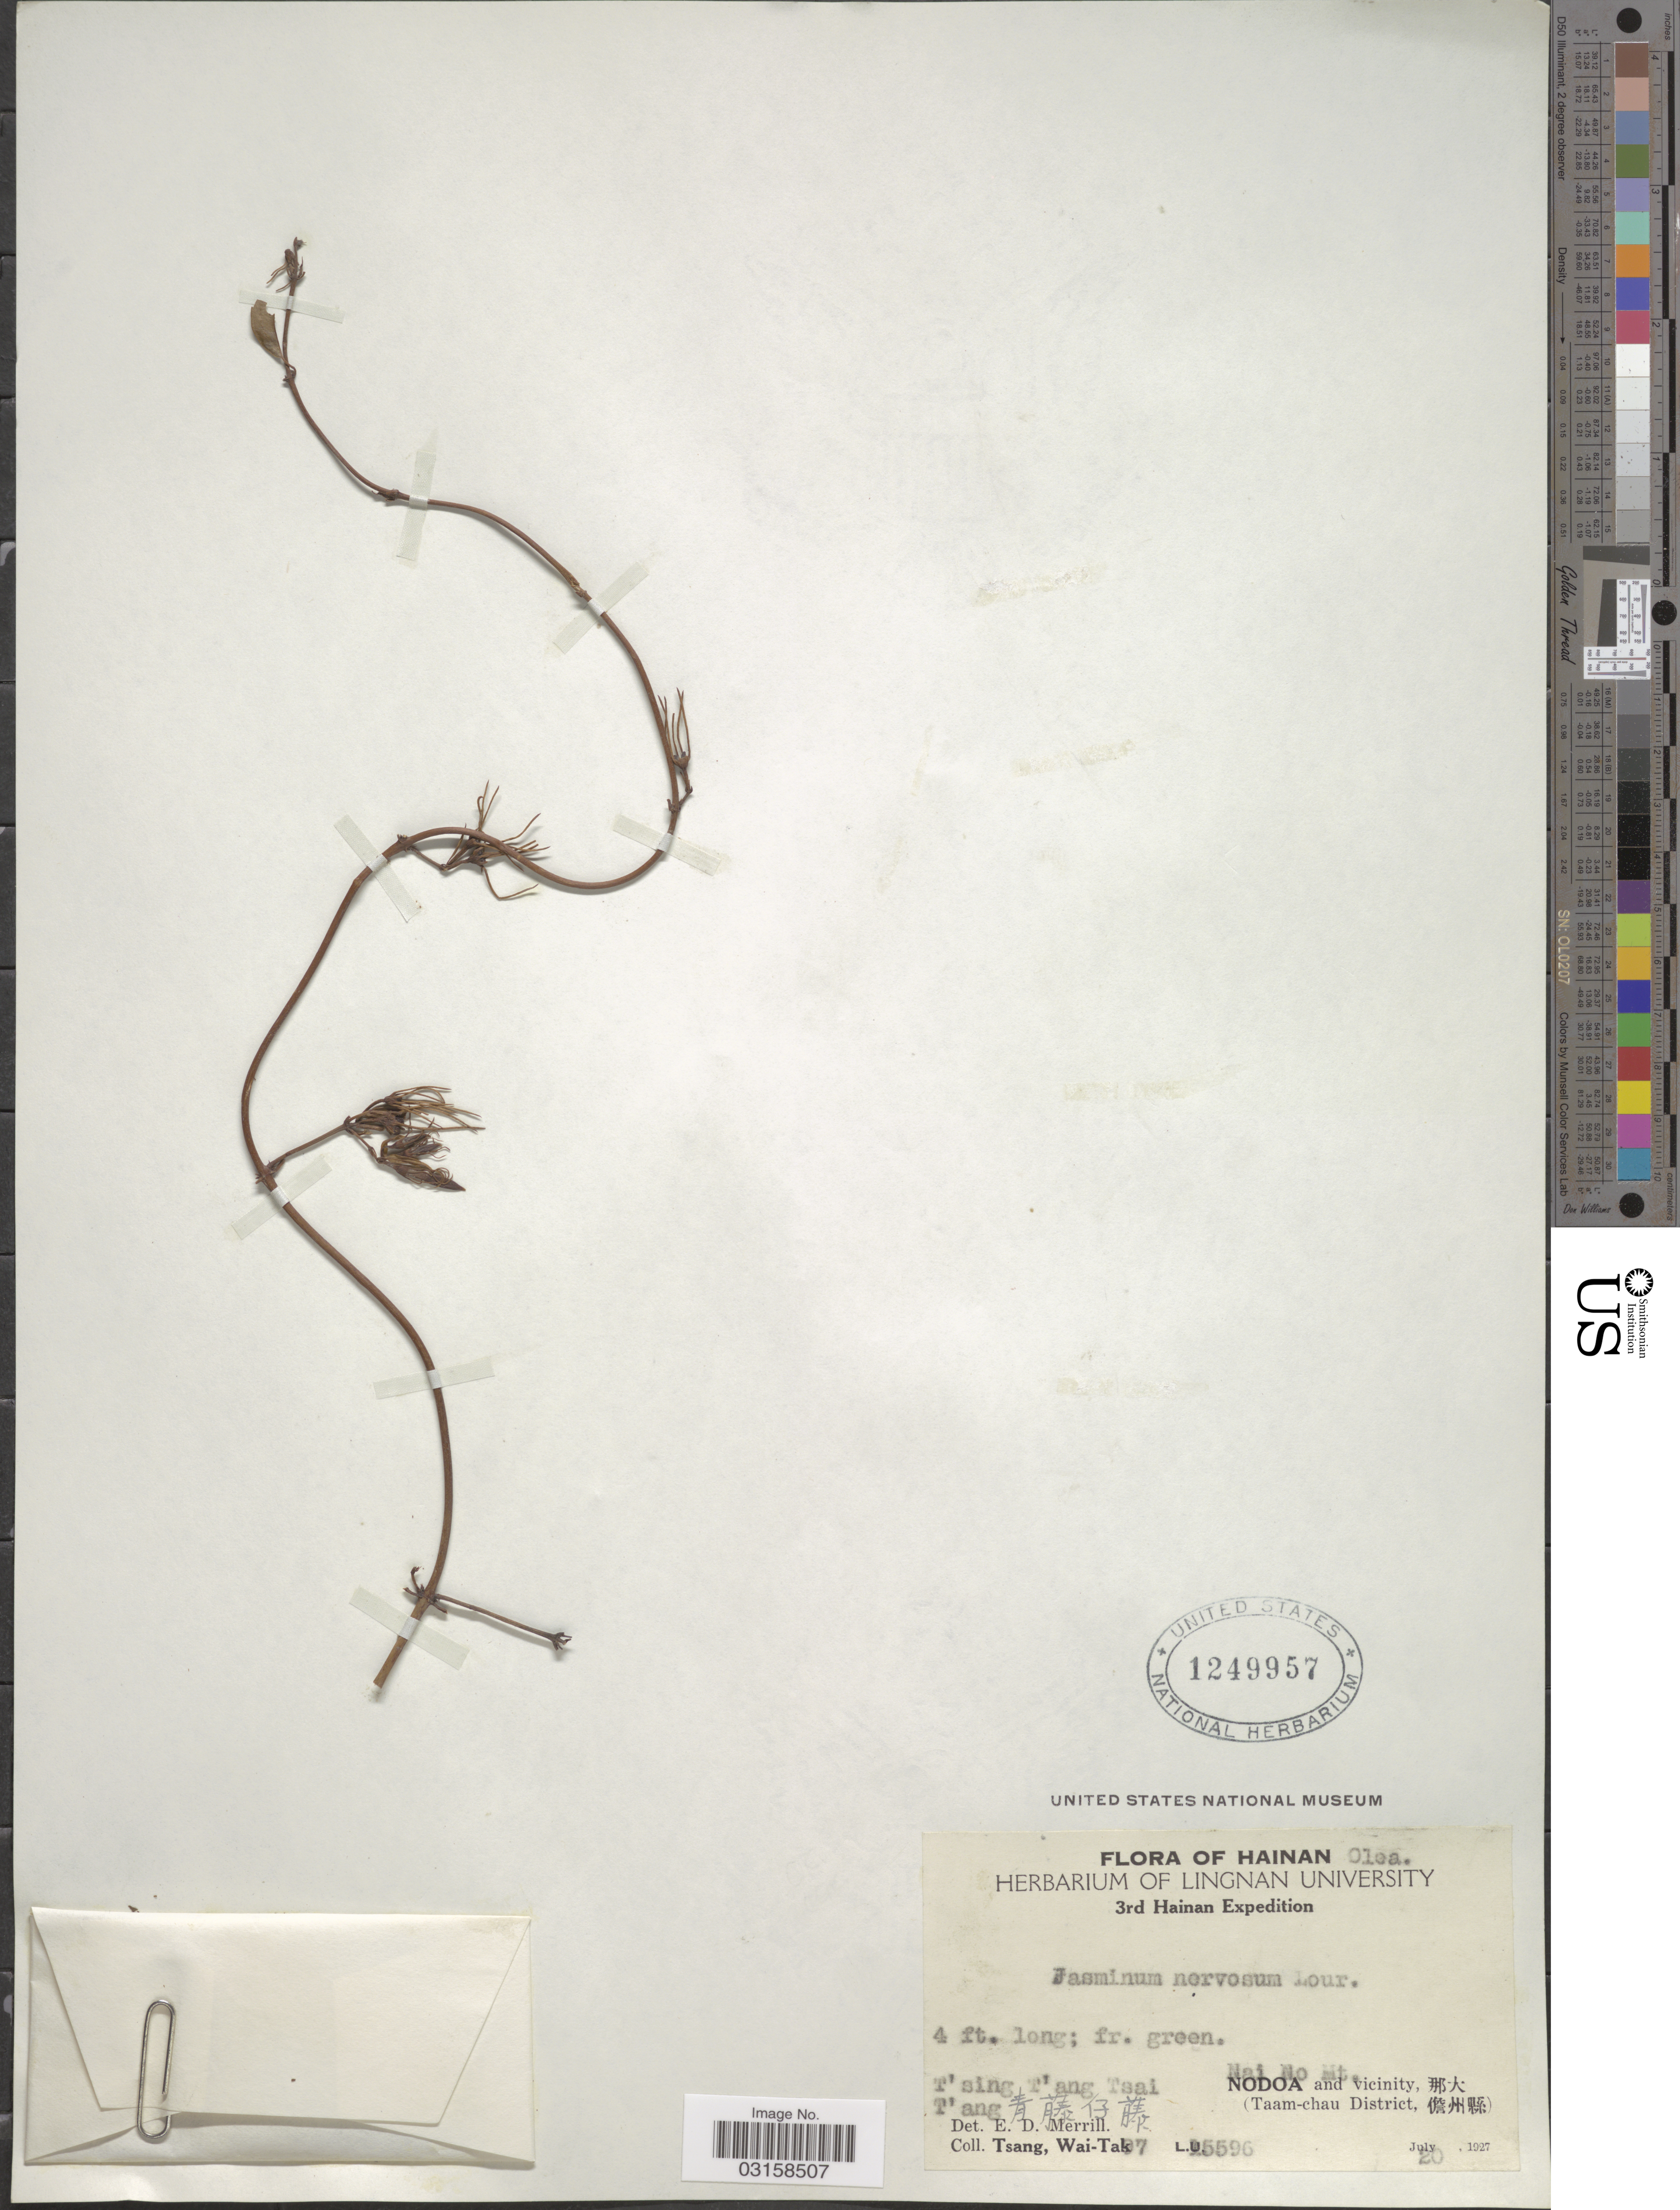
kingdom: Plantae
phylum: Tracheophyta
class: Magnoliopsida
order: Lamiales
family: Oleaceae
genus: Jasminum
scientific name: Jasminum nervosum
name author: Lour.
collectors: W. T. Tsang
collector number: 97L.U.15596*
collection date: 1927-07-20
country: China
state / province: Hainan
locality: Mt. Nodoa and vicinity, (Taam-chau District. T'sing T'ang Tsai T'ang .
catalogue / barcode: US 1249957